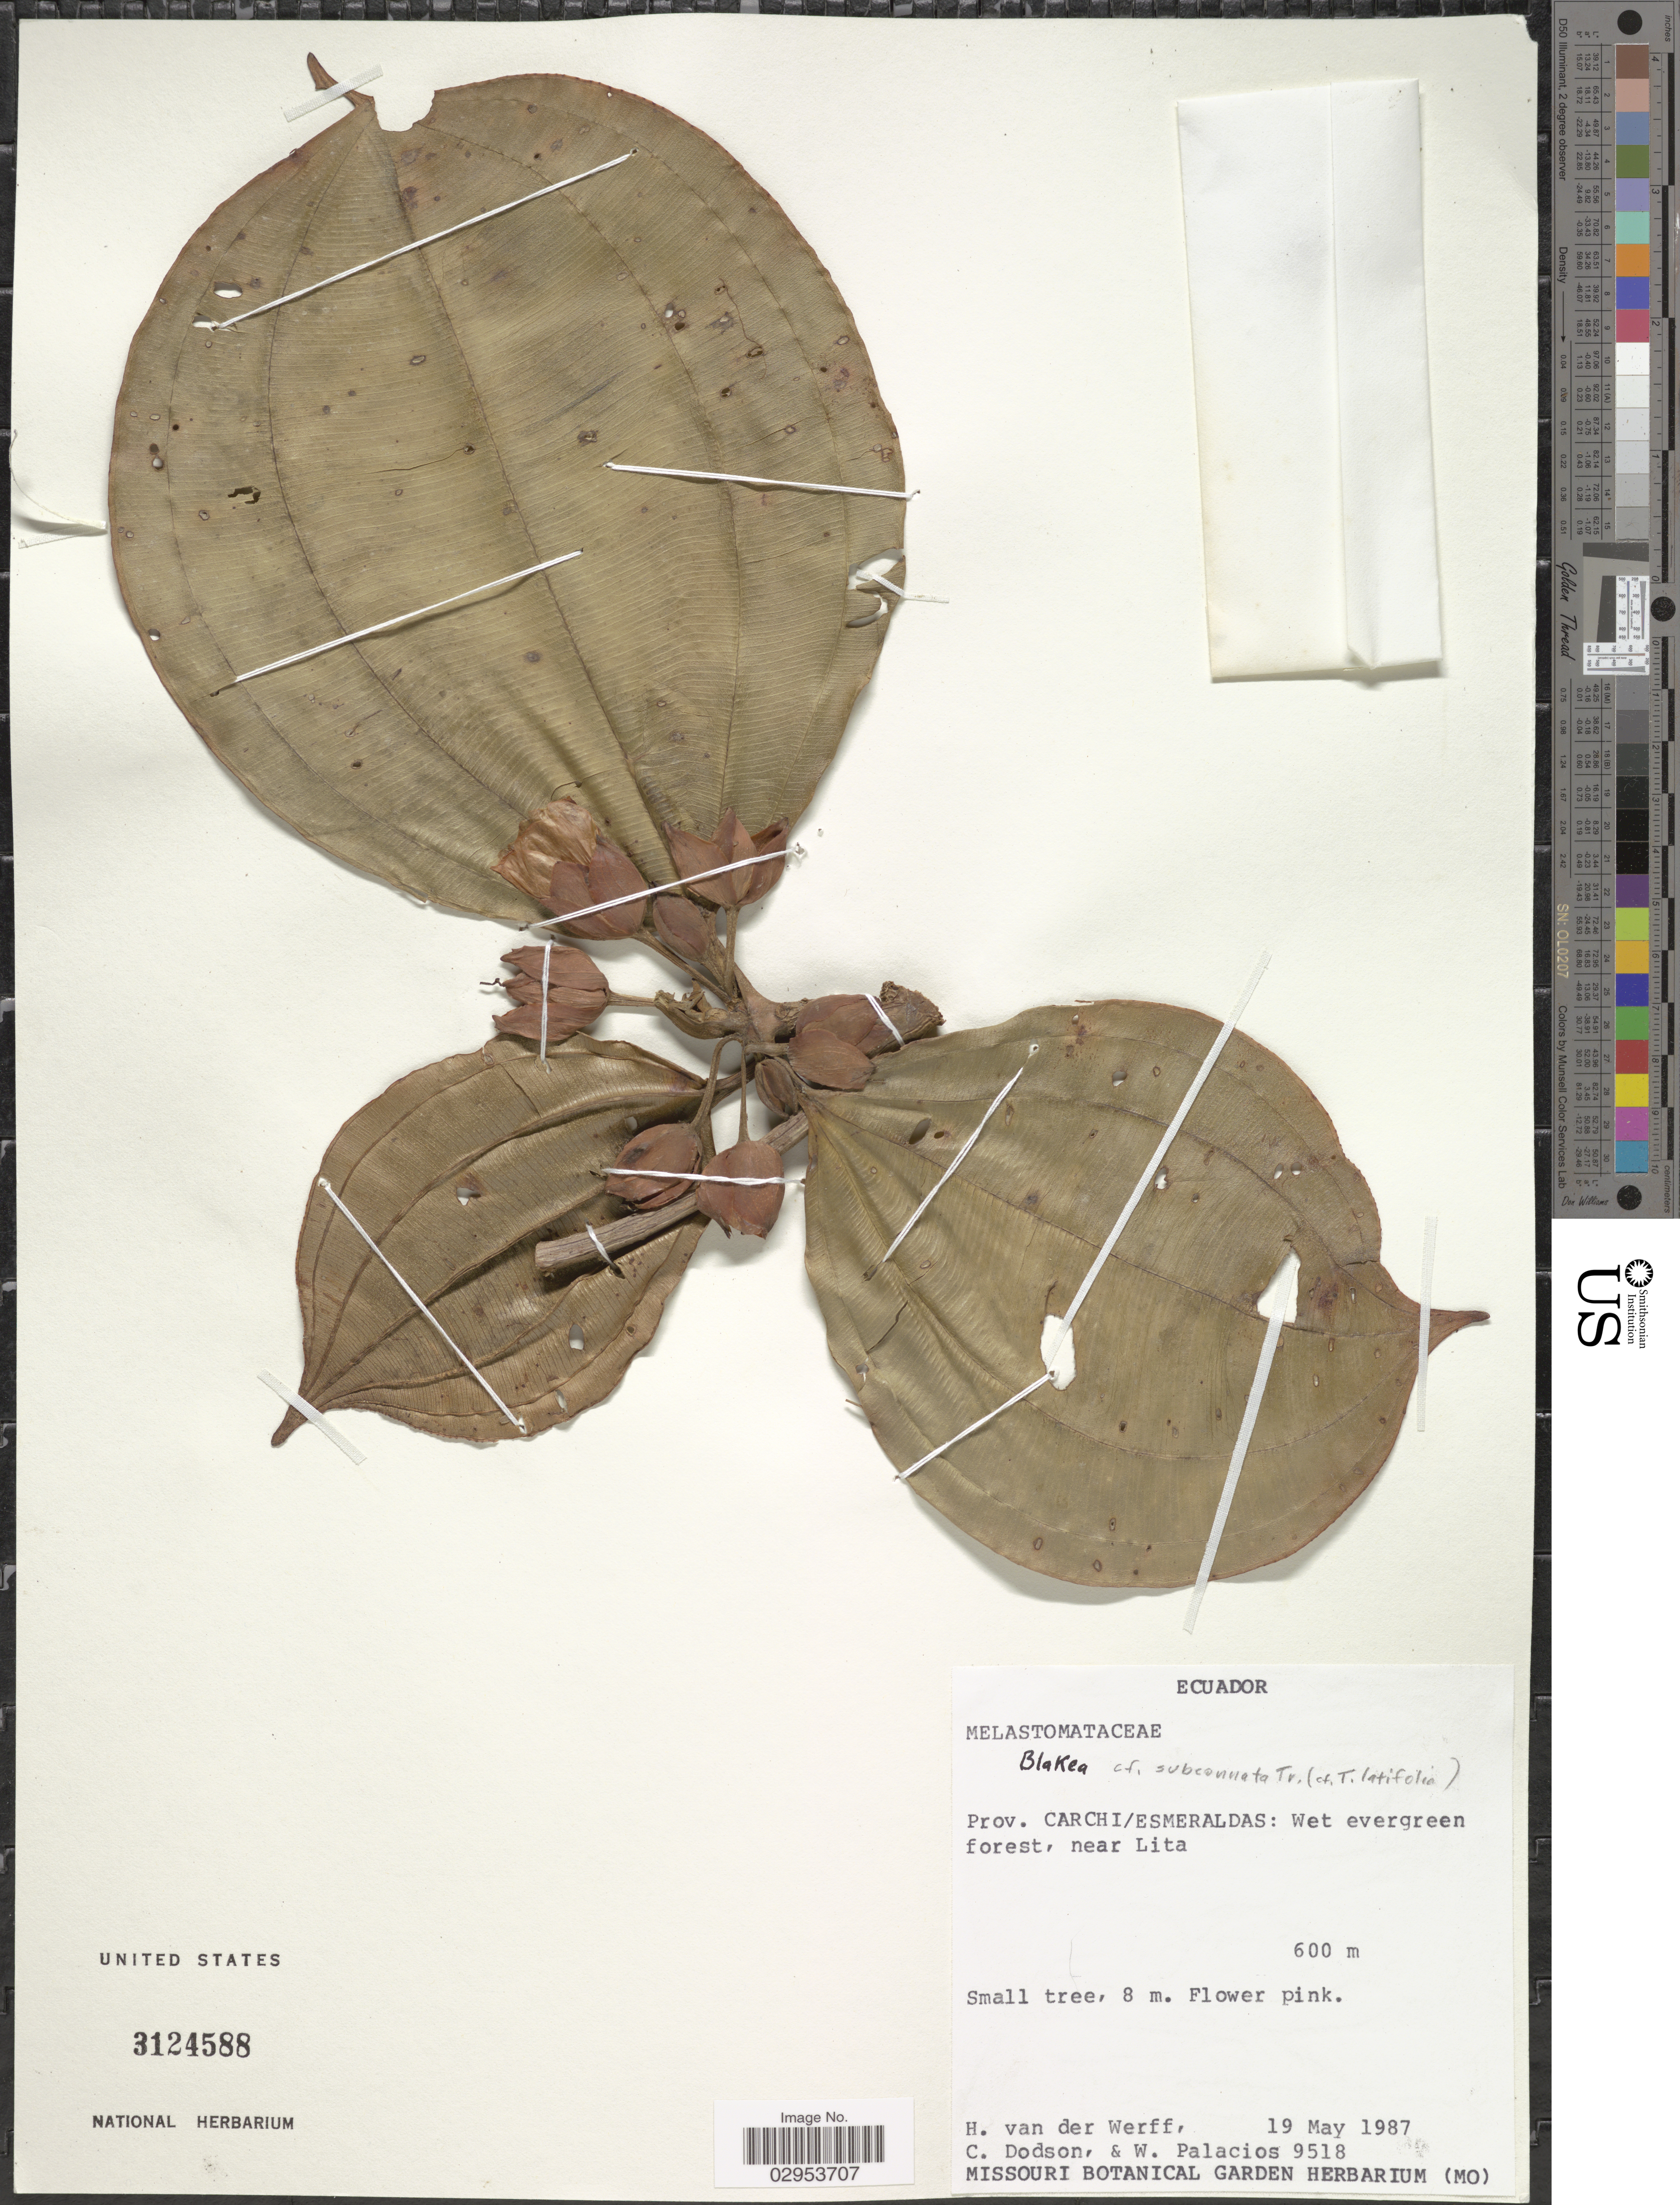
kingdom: Plantae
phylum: Tracheophyta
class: Magnoliopsida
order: Myrtales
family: Melastomataceae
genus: Blakea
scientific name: Blakea sp.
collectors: H. van der Werff, C. Dodson & W. Palacios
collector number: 9518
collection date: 1987-05-19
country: Ecuador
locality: Prov. Carchi/Esmeraldas: Wet evergreen forest, near Lita.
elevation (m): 600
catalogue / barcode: US 3124588